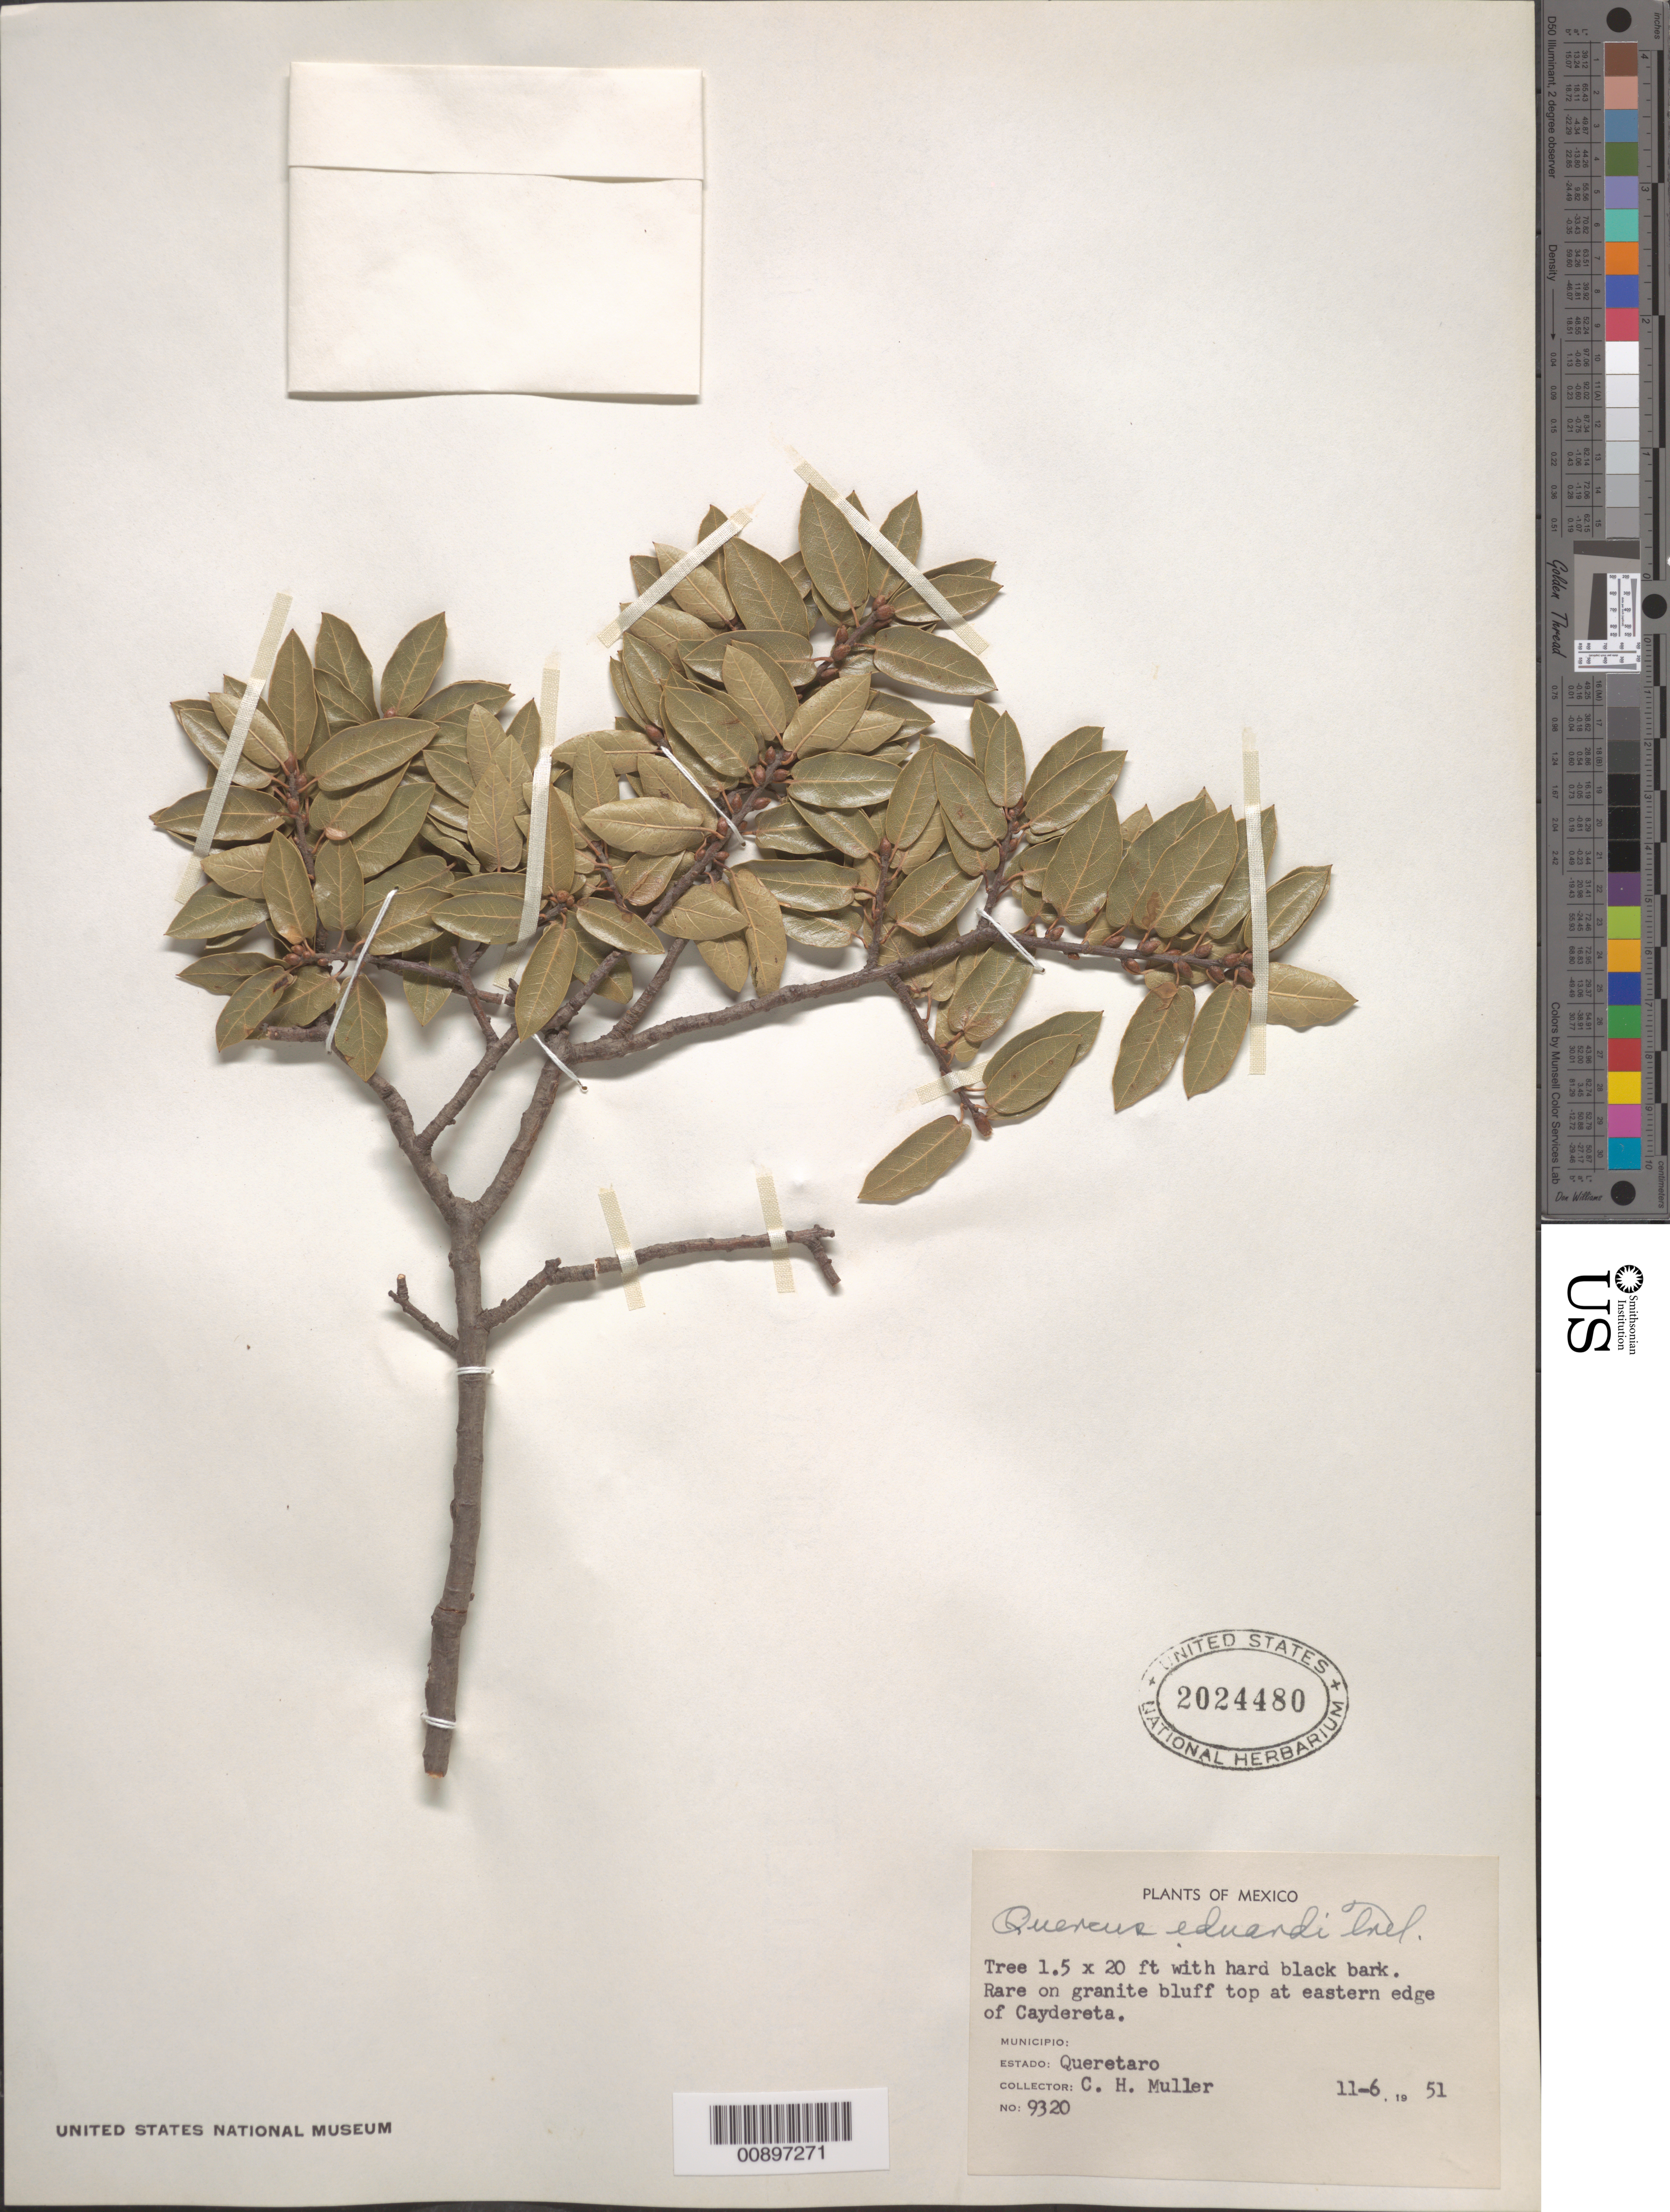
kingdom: Plantae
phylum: Tracheophyta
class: Magnoliopsida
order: Fagales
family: Fagaceae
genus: Quercus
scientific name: Quercus eduardii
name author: Trel.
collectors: C. H. Muller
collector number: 9320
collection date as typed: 06 Nov 1951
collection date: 1951-11-06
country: Mexico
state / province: Querétaro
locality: Eastern edge of Cadereyta, Querétaro.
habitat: On granite bluff top.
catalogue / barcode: US 2024480